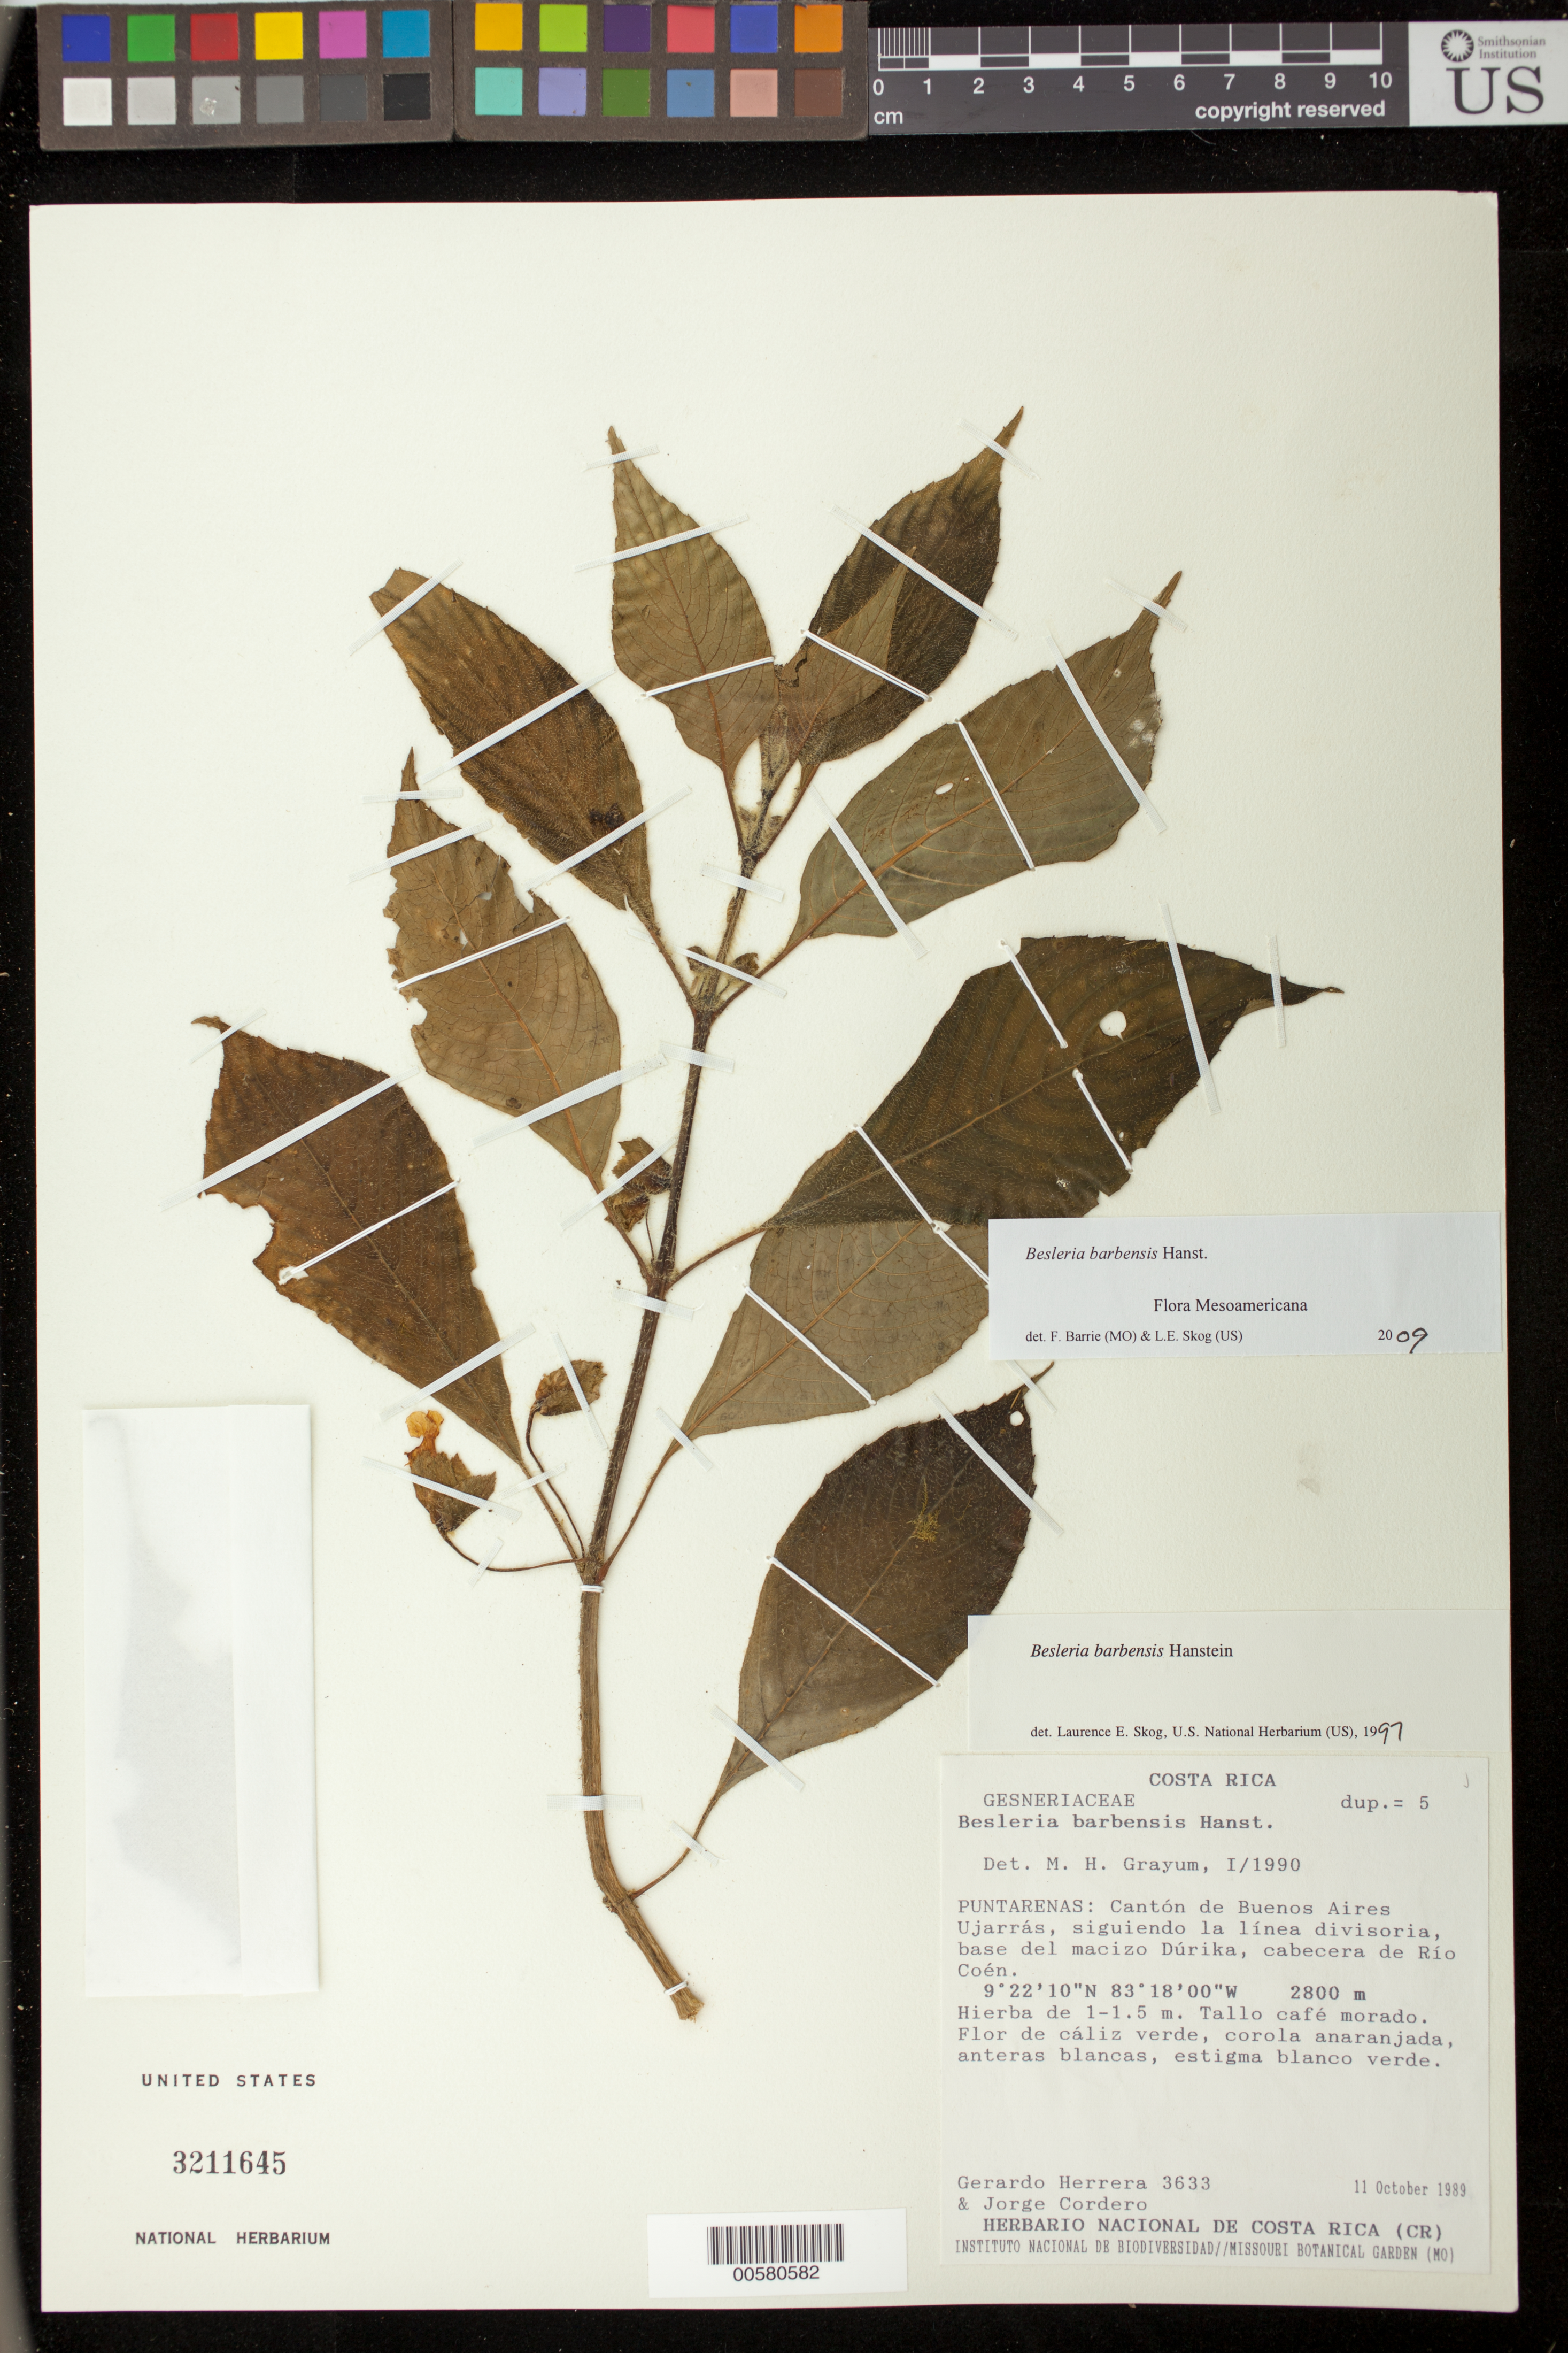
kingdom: Plantae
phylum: Tracheophyta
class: Magnoliopsida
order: Lamiales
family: Gesneriaceae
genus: Besleria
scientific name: Besleria barbensis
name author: Hanst.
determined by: Skog, Laurence E.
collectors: G. Herrera & J. Cordero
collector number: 3633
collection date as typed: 11 Oct 1989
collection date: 1989-10-11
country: Costa Rica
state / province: Puntarenas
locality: Cantón de Buenos Aires Ujarrás, siguiendo la línea divisoria, base del macizo Dúrika, cabecera de Río Coén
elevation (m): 2800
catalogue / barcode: US 3211645